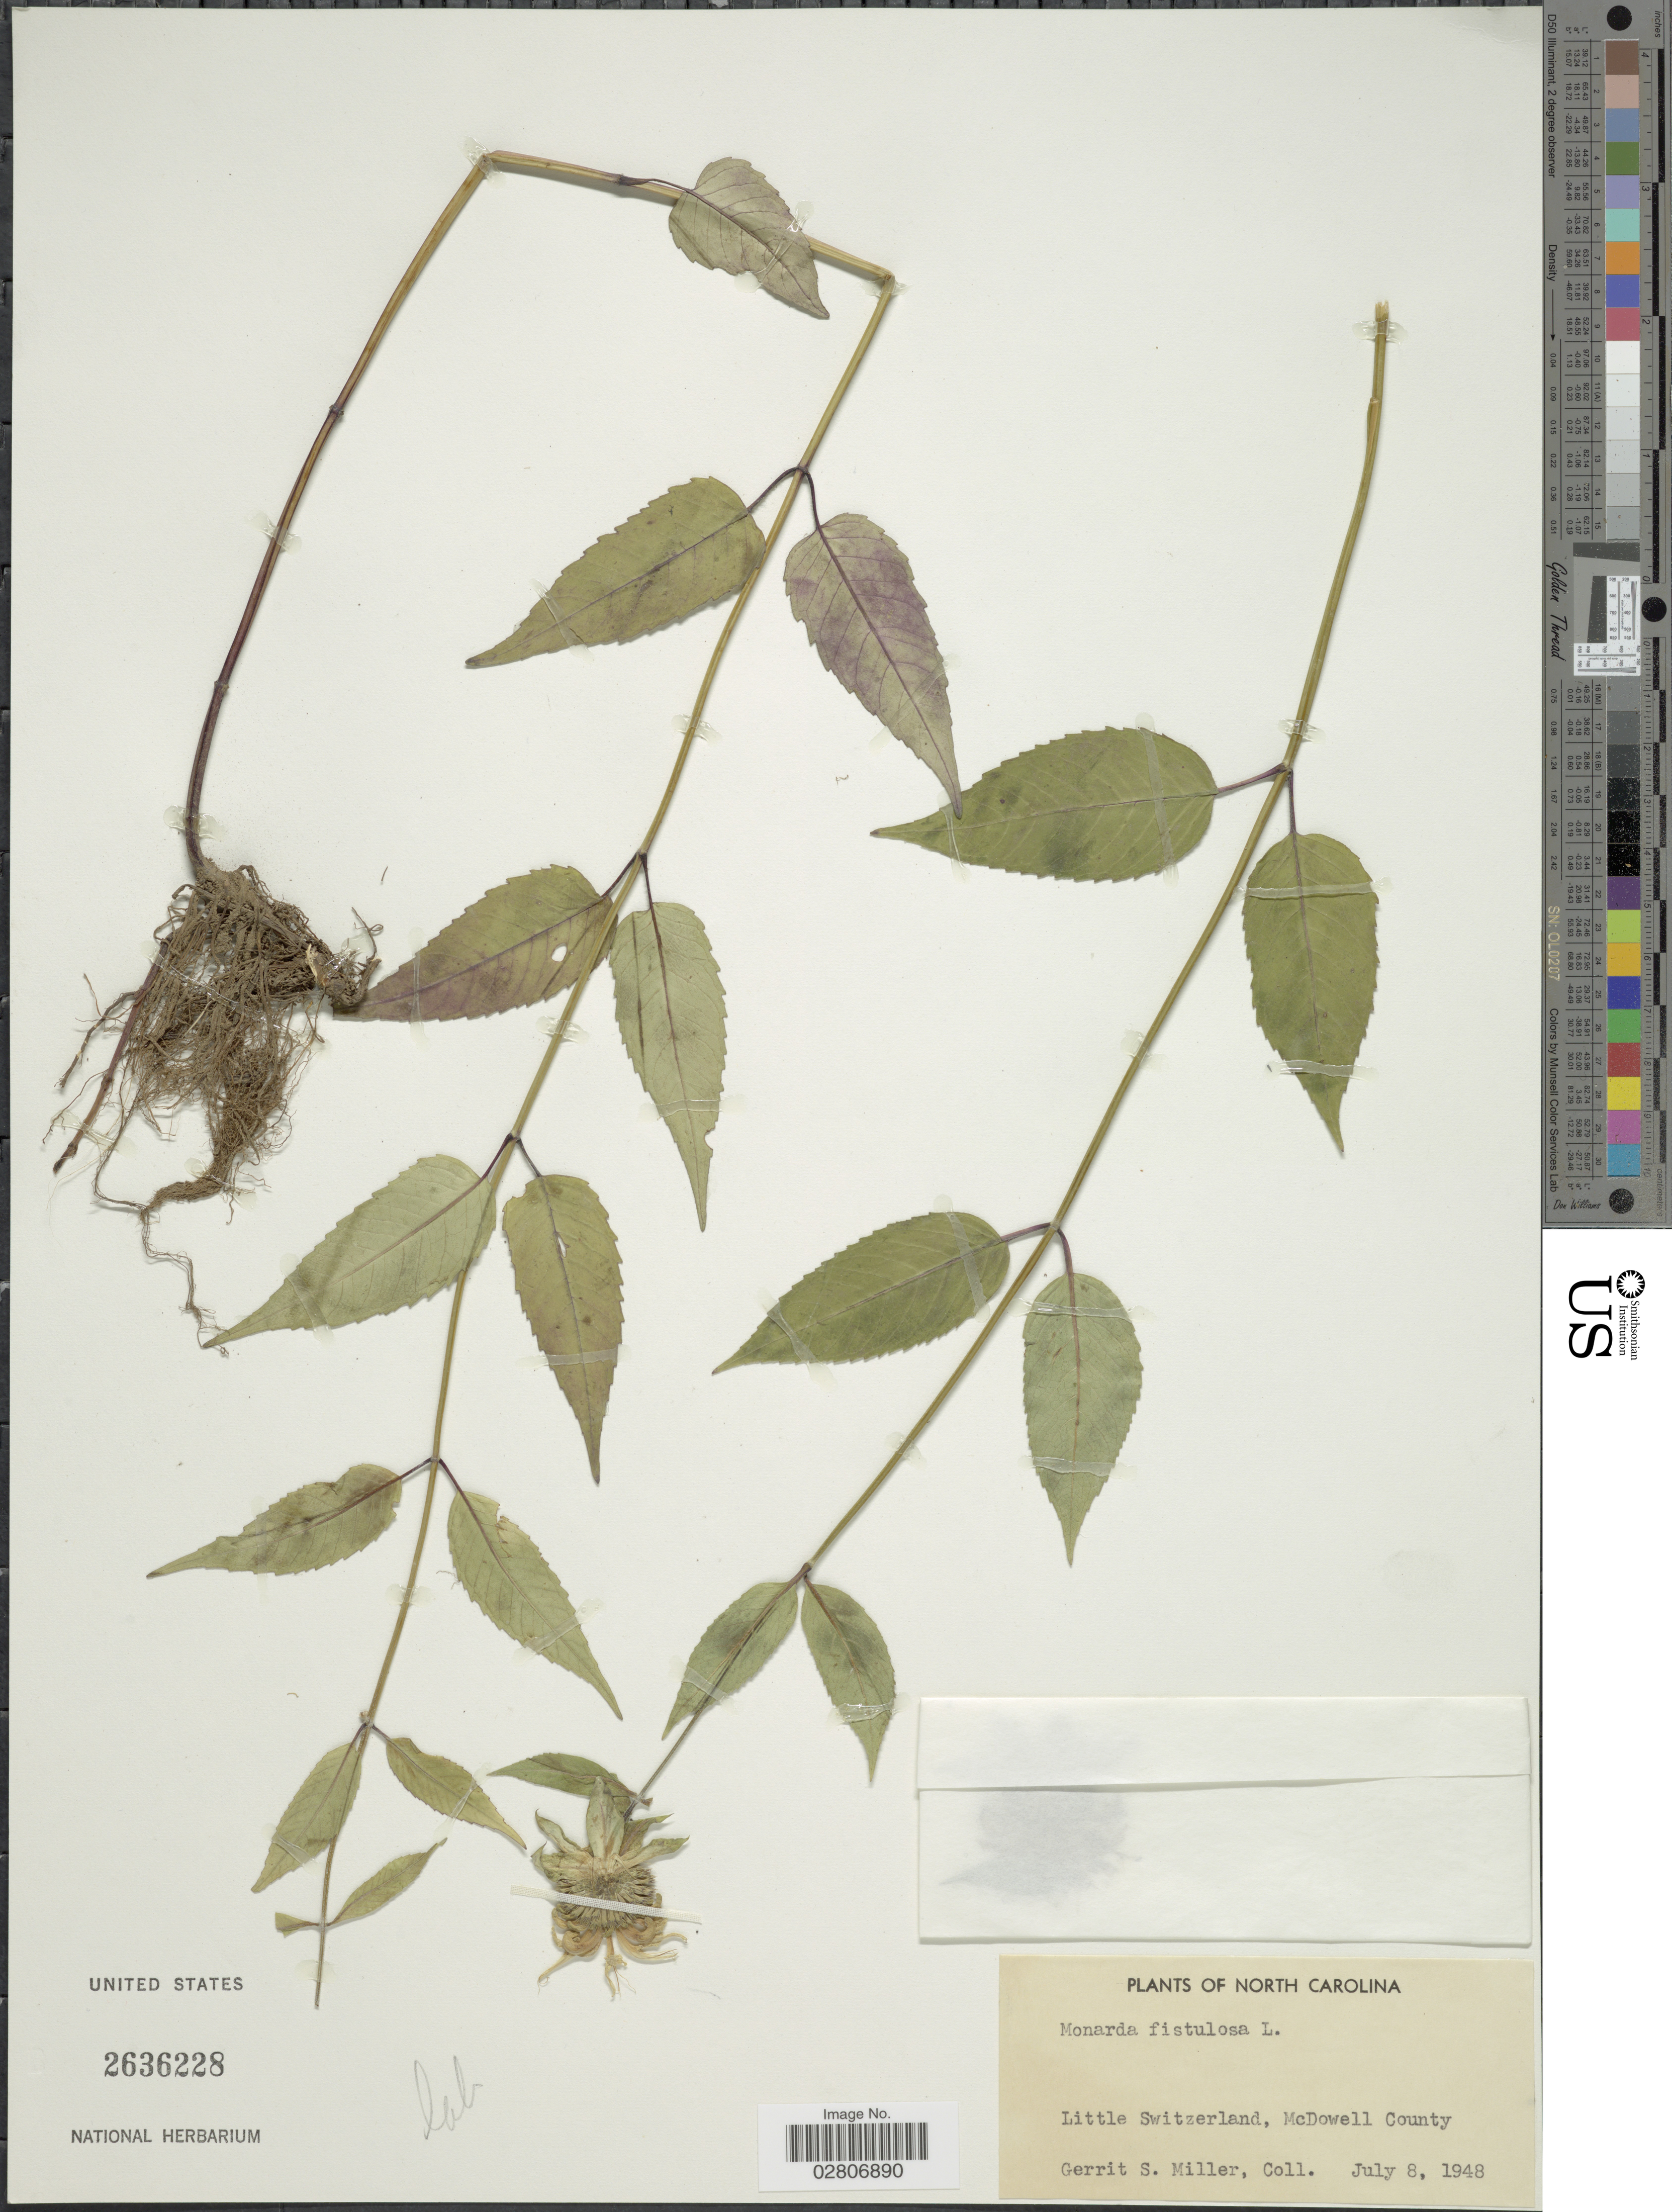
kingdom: Plantae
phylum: Tracheophyta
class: Magnoliopsida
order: Lamiales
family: Lamiaceae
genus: Monarda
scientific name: Monarda clinopodia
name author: L.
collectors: G. S. Miller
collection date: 1948-07-08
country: United States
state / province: North Carolina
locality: Little Switzerland, McDowell County.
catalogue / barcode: US 2636228